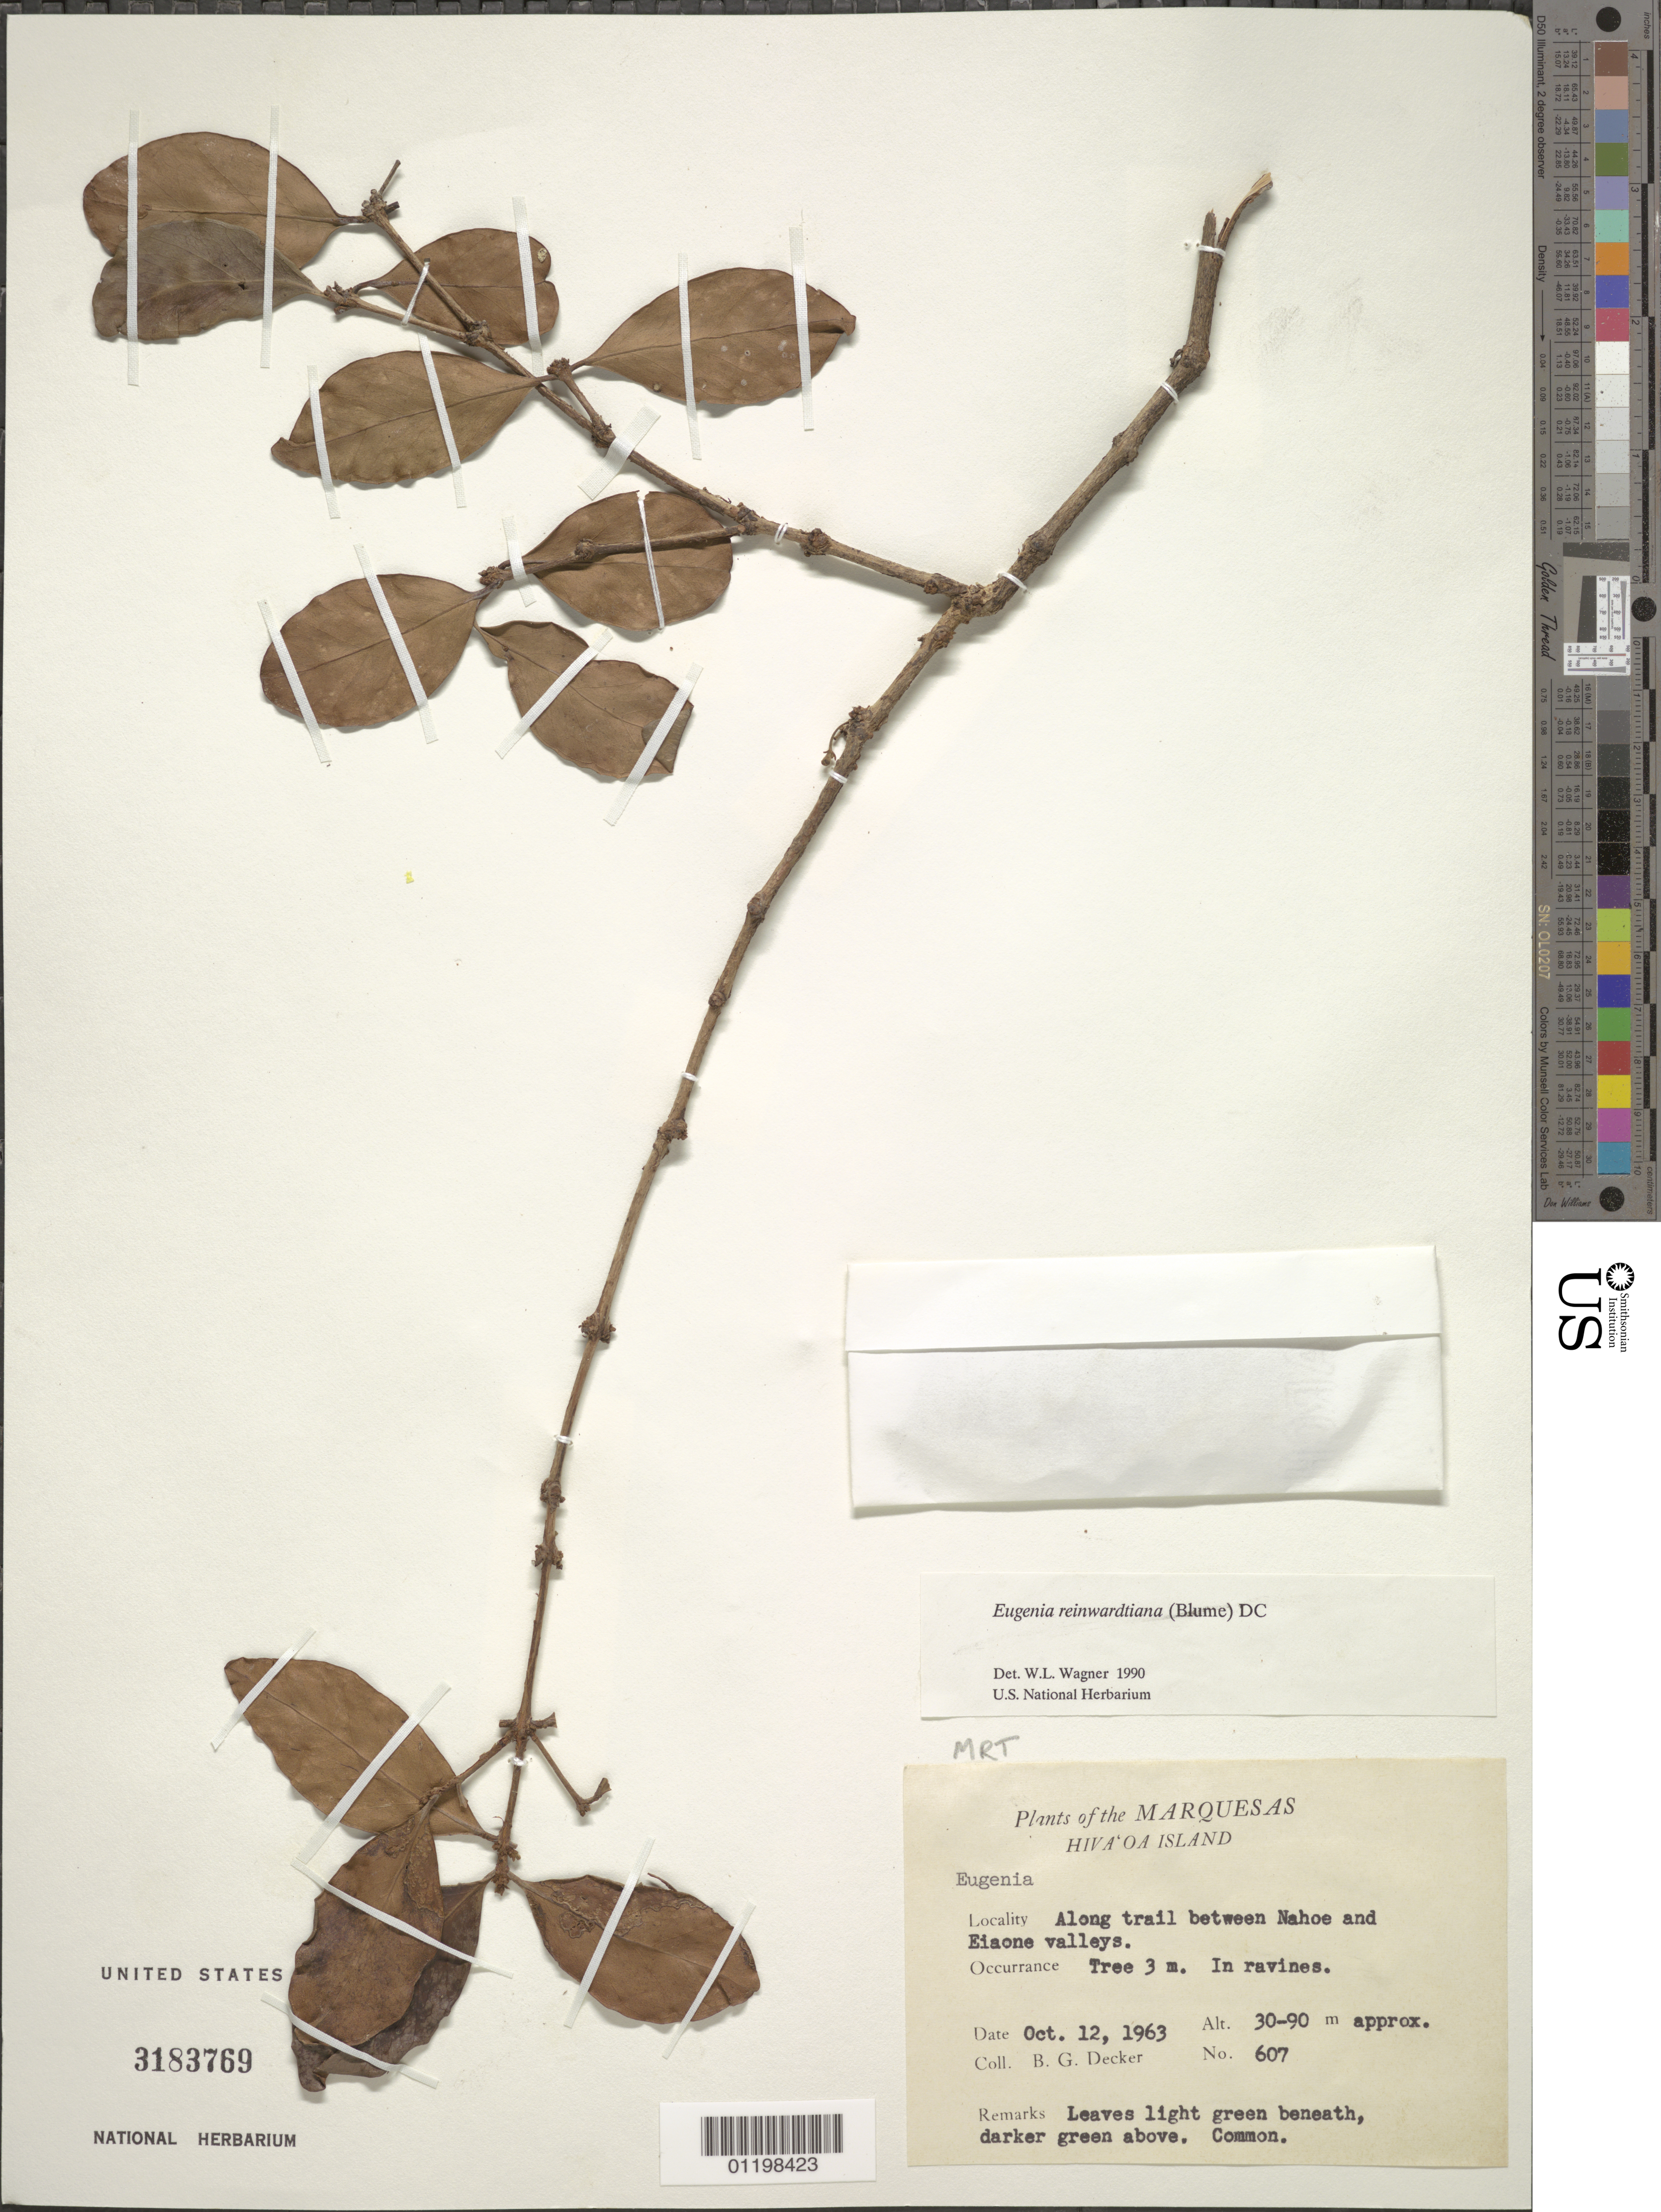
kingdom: Plantae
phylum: Tracheophyta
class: Magnoliopsida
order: Myrtales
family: Myrtaceae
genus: Eugenia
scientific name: Eugenia reinwardtiana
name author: (Blume) DC.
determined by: Wagner, W. L., (BOT), Smithsonian Institution - National Museum of Natural History (UNITED STATES)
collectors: B. G. Decker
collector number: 607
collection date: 1963-10-12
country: French Polynesia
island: Hiva Oa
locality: along trail between Nahoe and Eiaone valleys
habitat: In ravines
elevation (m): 30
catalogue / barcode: US 3183769